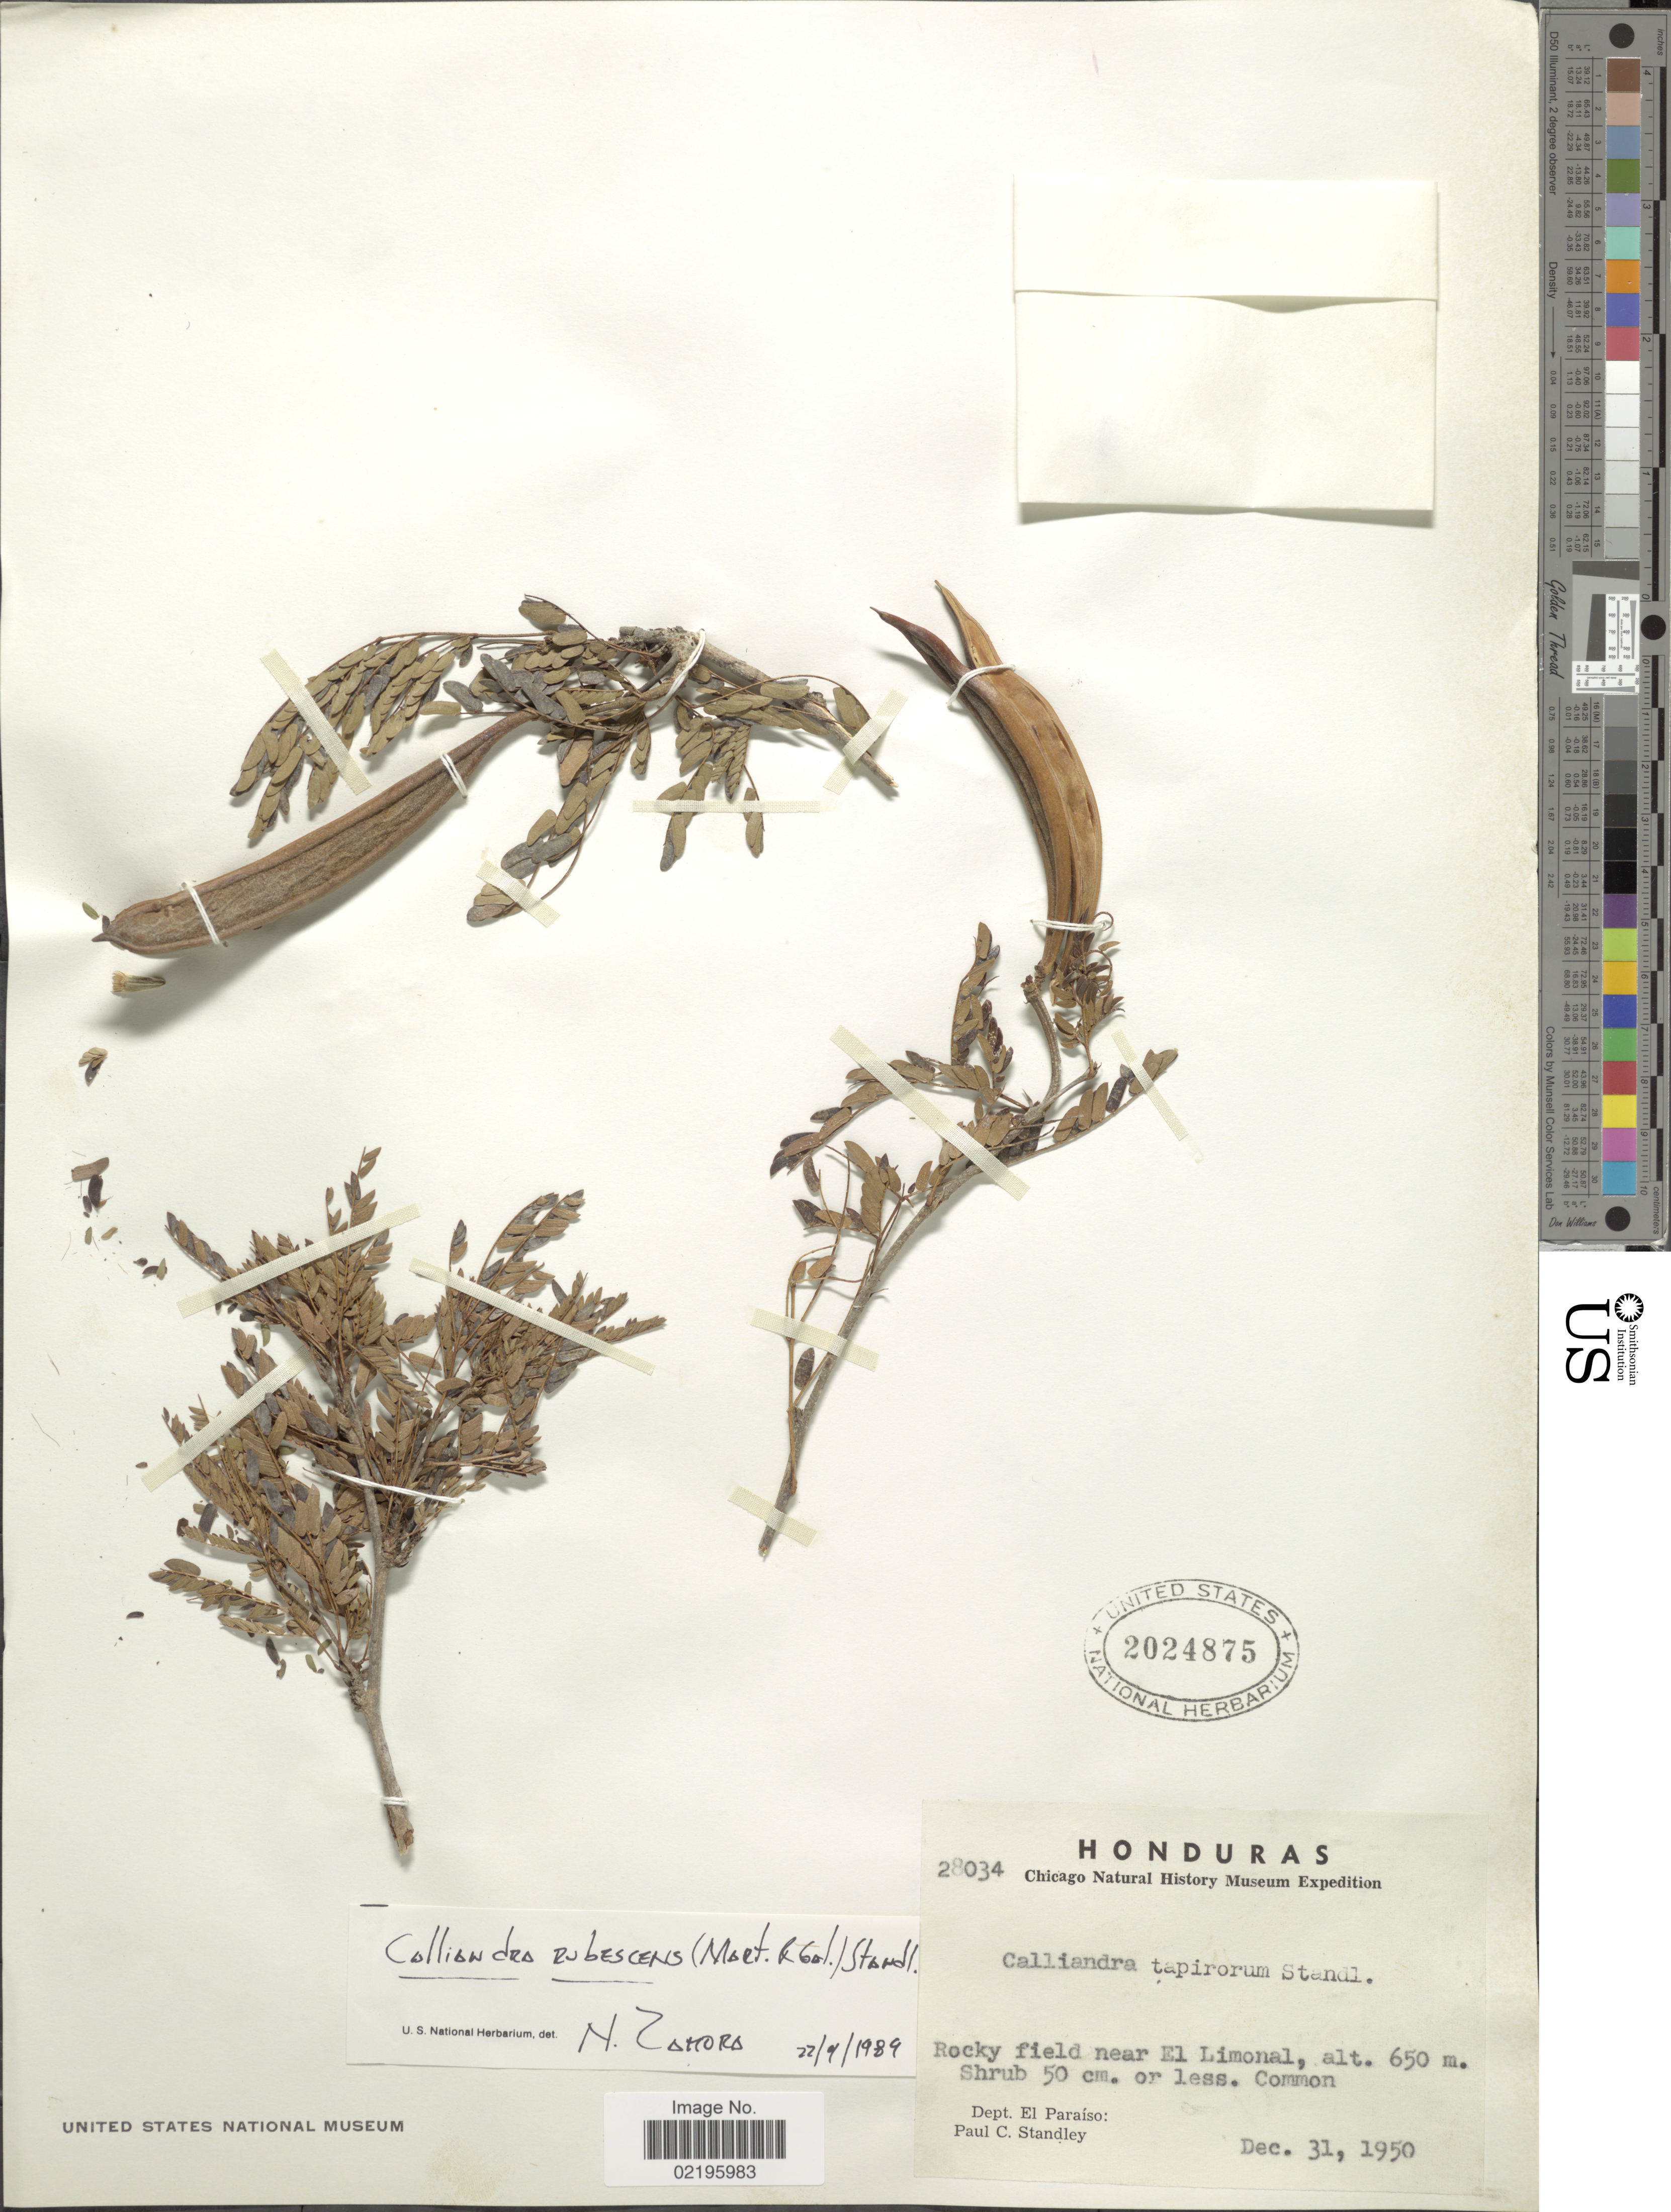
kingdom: Plantae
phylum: Tracheophyta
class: Magnoliopsida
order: Fabales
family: Fabaceae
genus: Calliandra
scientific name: Calliandra rubescens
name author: (M. Martens) Standl.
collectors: P. C. Standley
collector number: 28034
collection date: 1950-12-31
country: Honduras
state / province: El Paraíso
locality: Rocky field near El Limonal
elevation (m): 650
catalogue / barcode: US 2024875